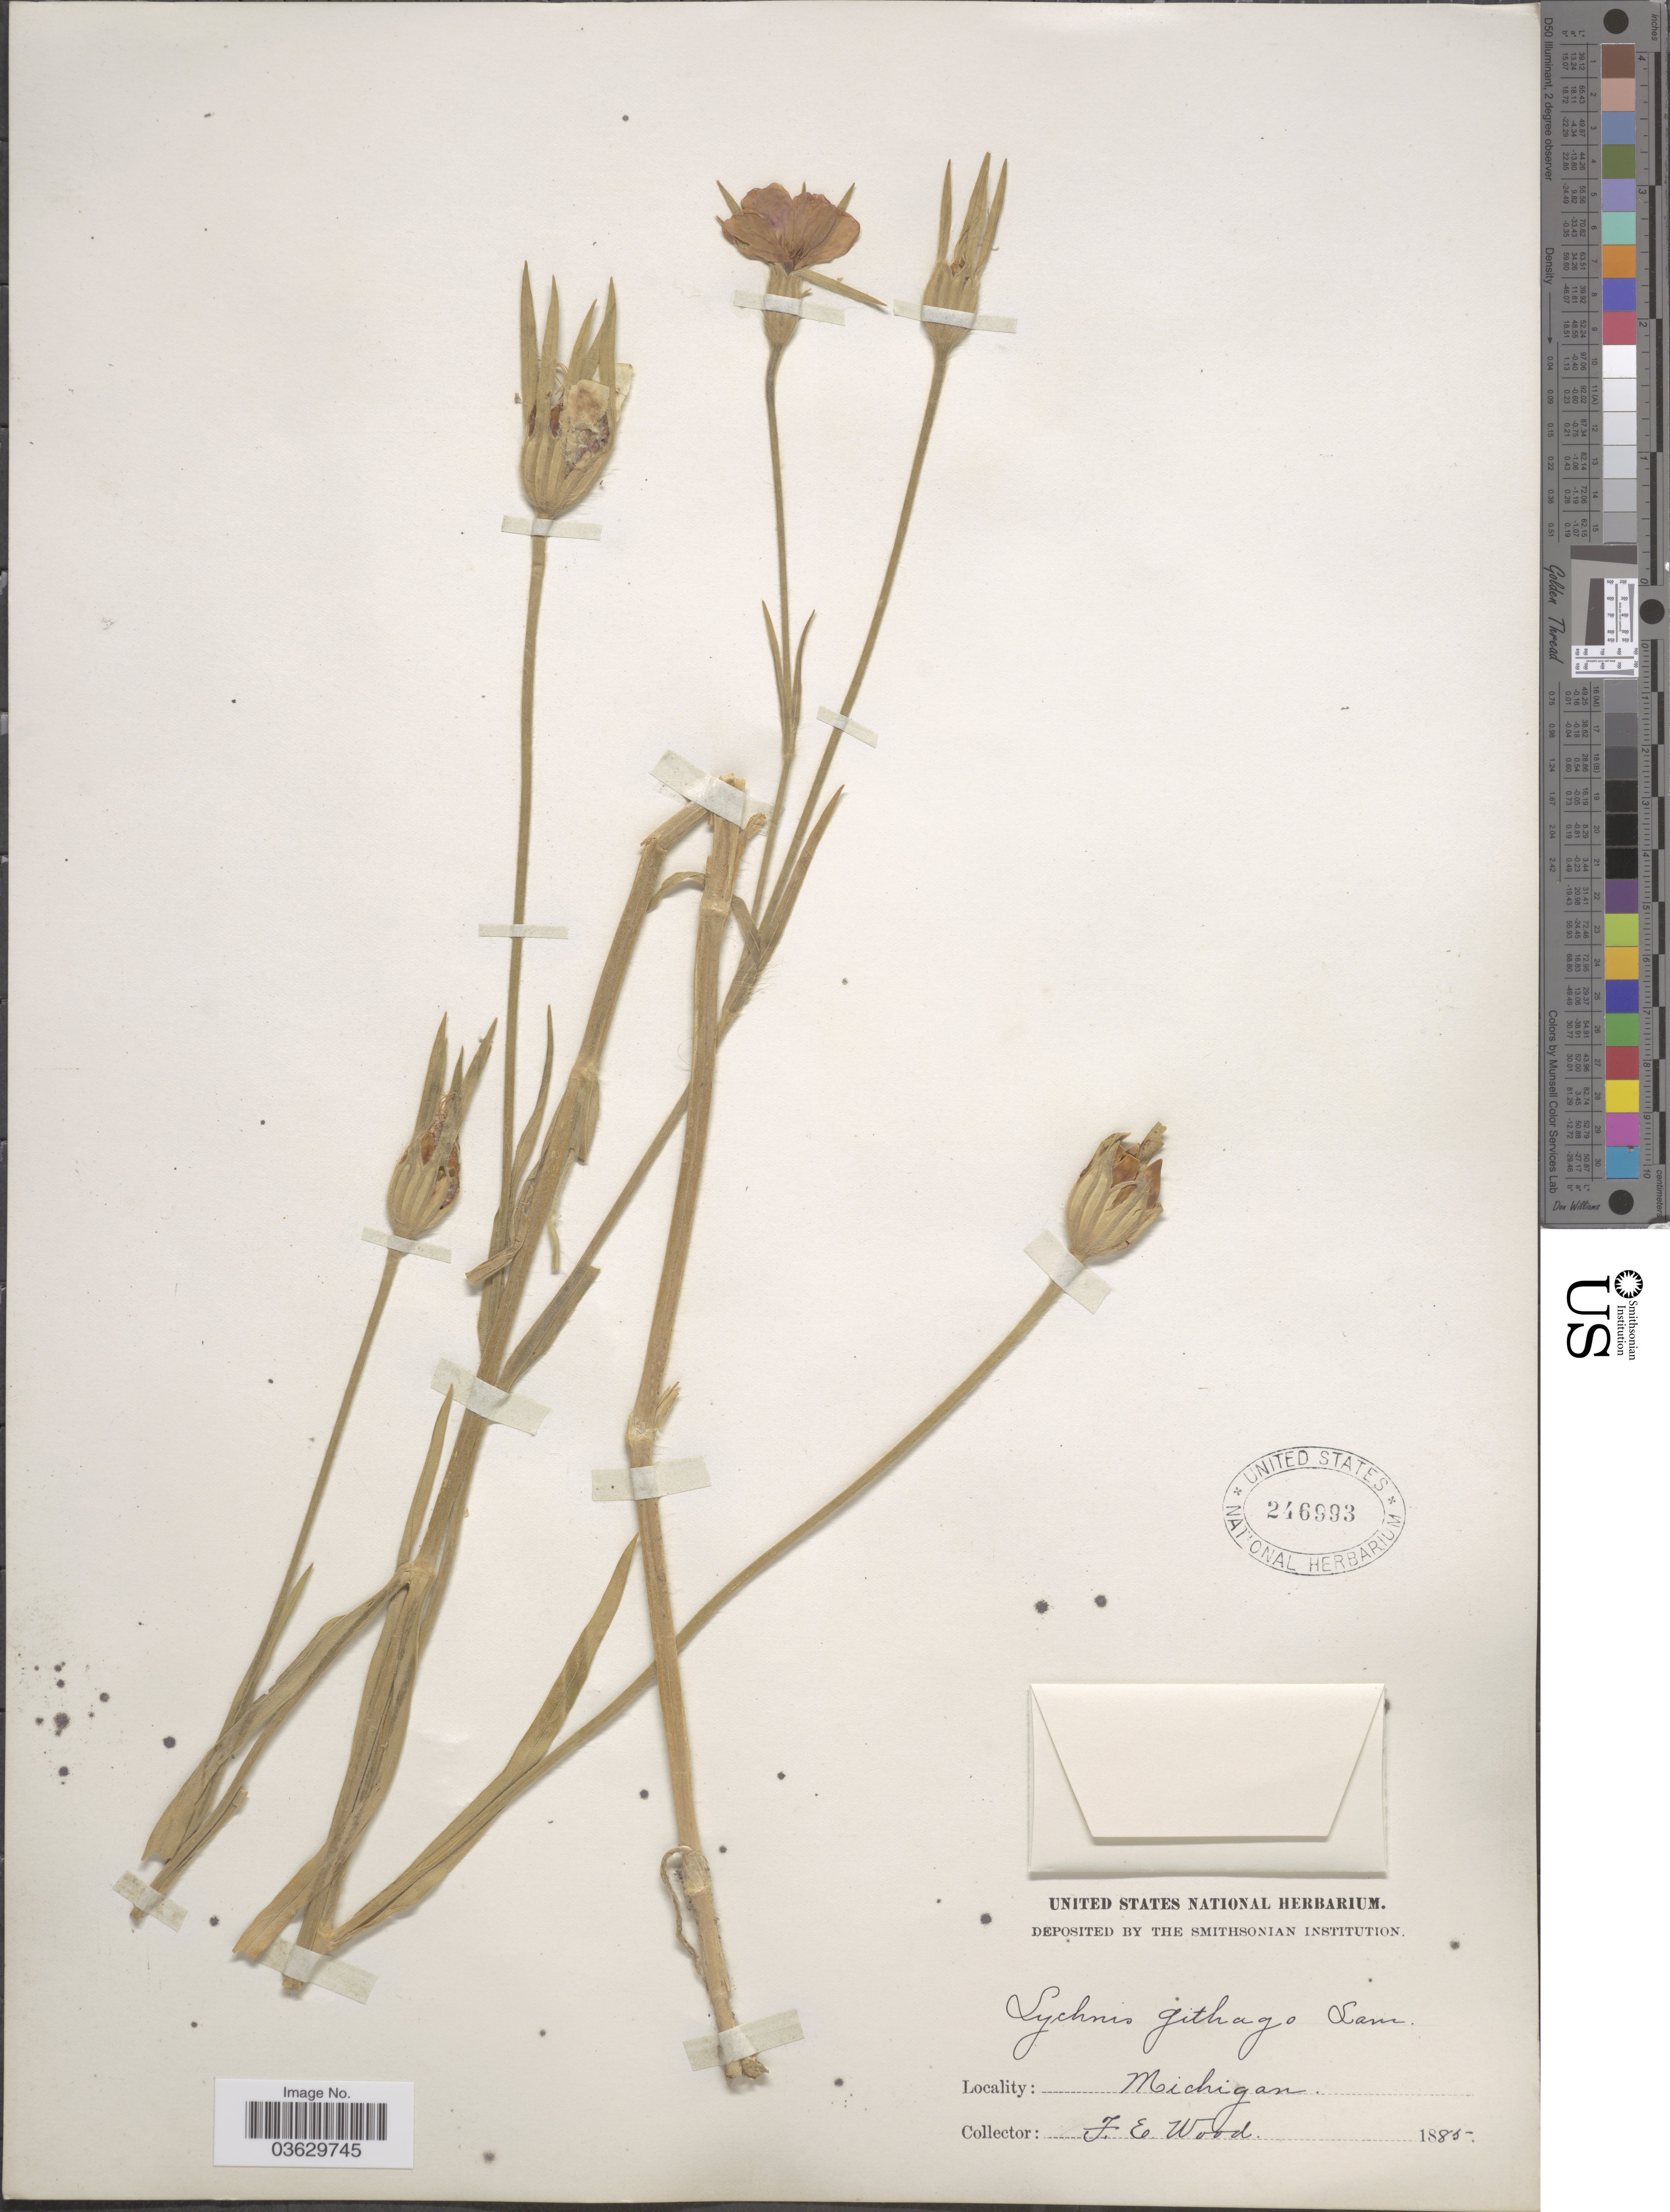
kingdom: Plantae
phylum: Tracheophyta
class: Magnoliopsida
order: Caryophyllales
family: Caryophyllaceae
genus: Agrostemma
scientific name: Agrostemma githago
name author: L.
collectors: F. Wood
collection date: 1885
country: United States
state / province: Michigan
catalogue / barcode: US 246993